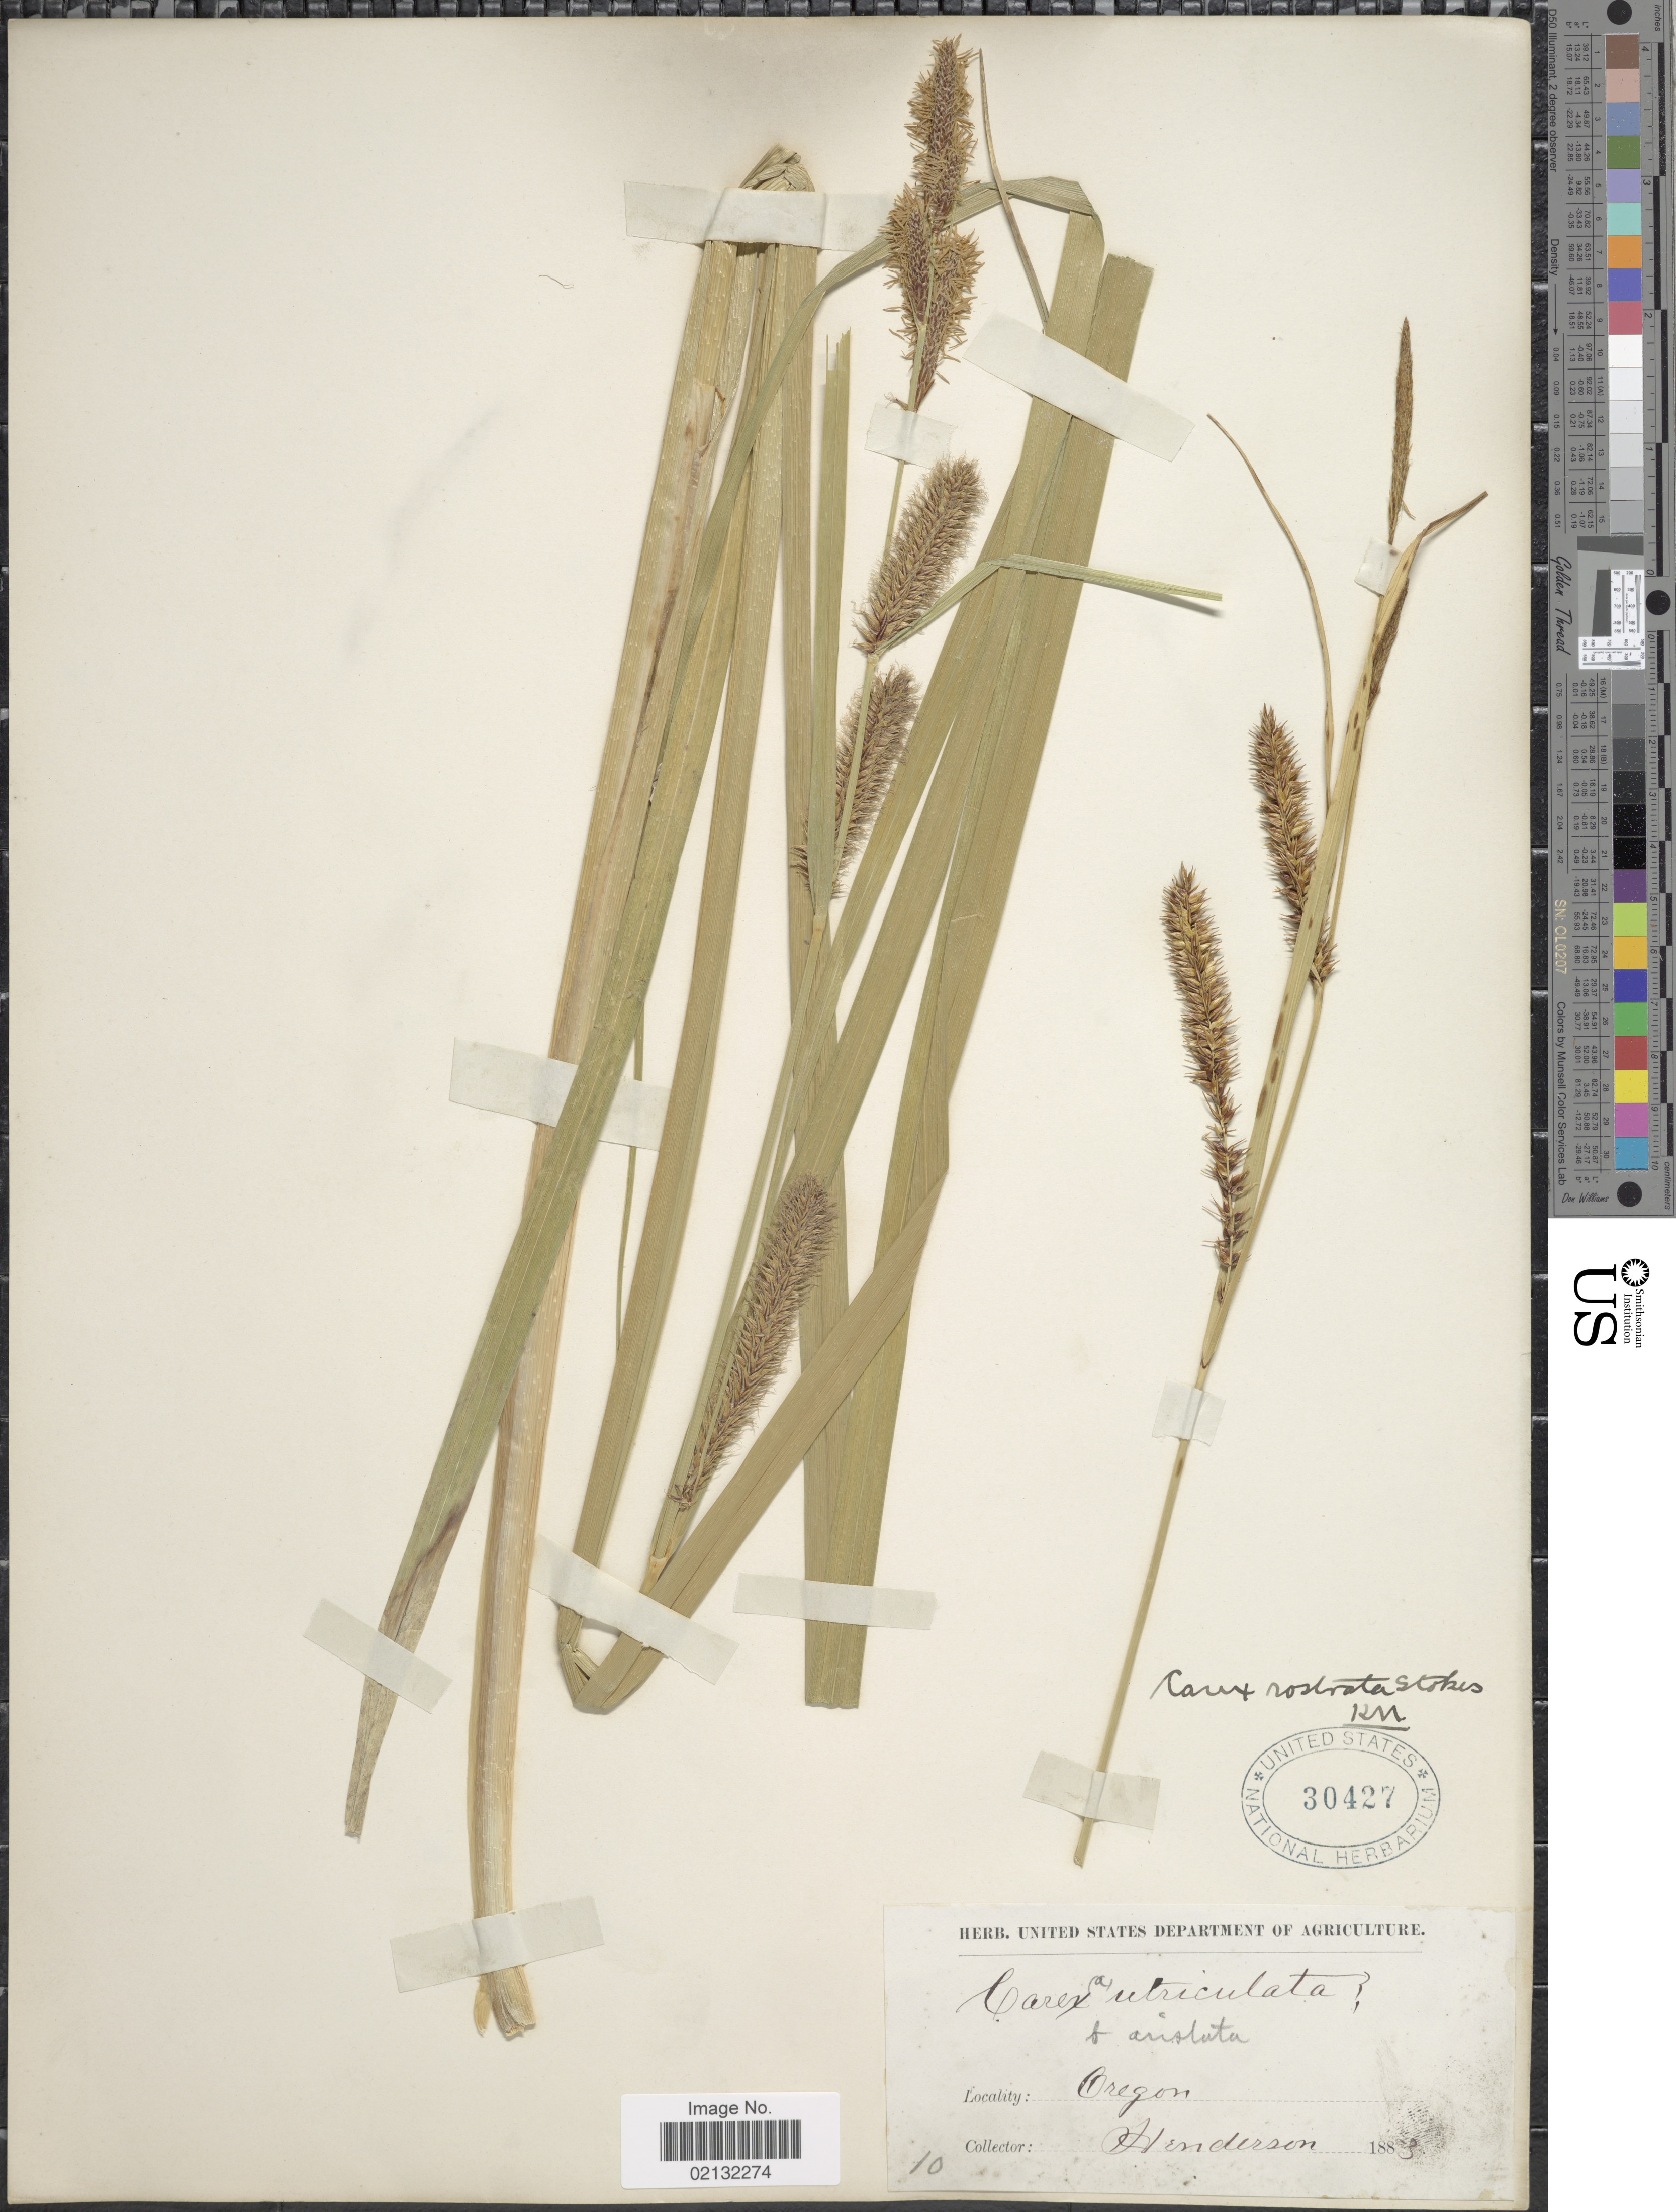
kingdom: Plantae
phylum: Tracheophyta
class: Liliopsida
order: Poales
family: Cyperaceae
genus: Carex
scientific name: Carex rostrata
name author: Stokes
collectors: -. Henderson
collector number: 10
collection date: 1873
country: United States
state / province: Oregon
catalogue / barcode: US 30427